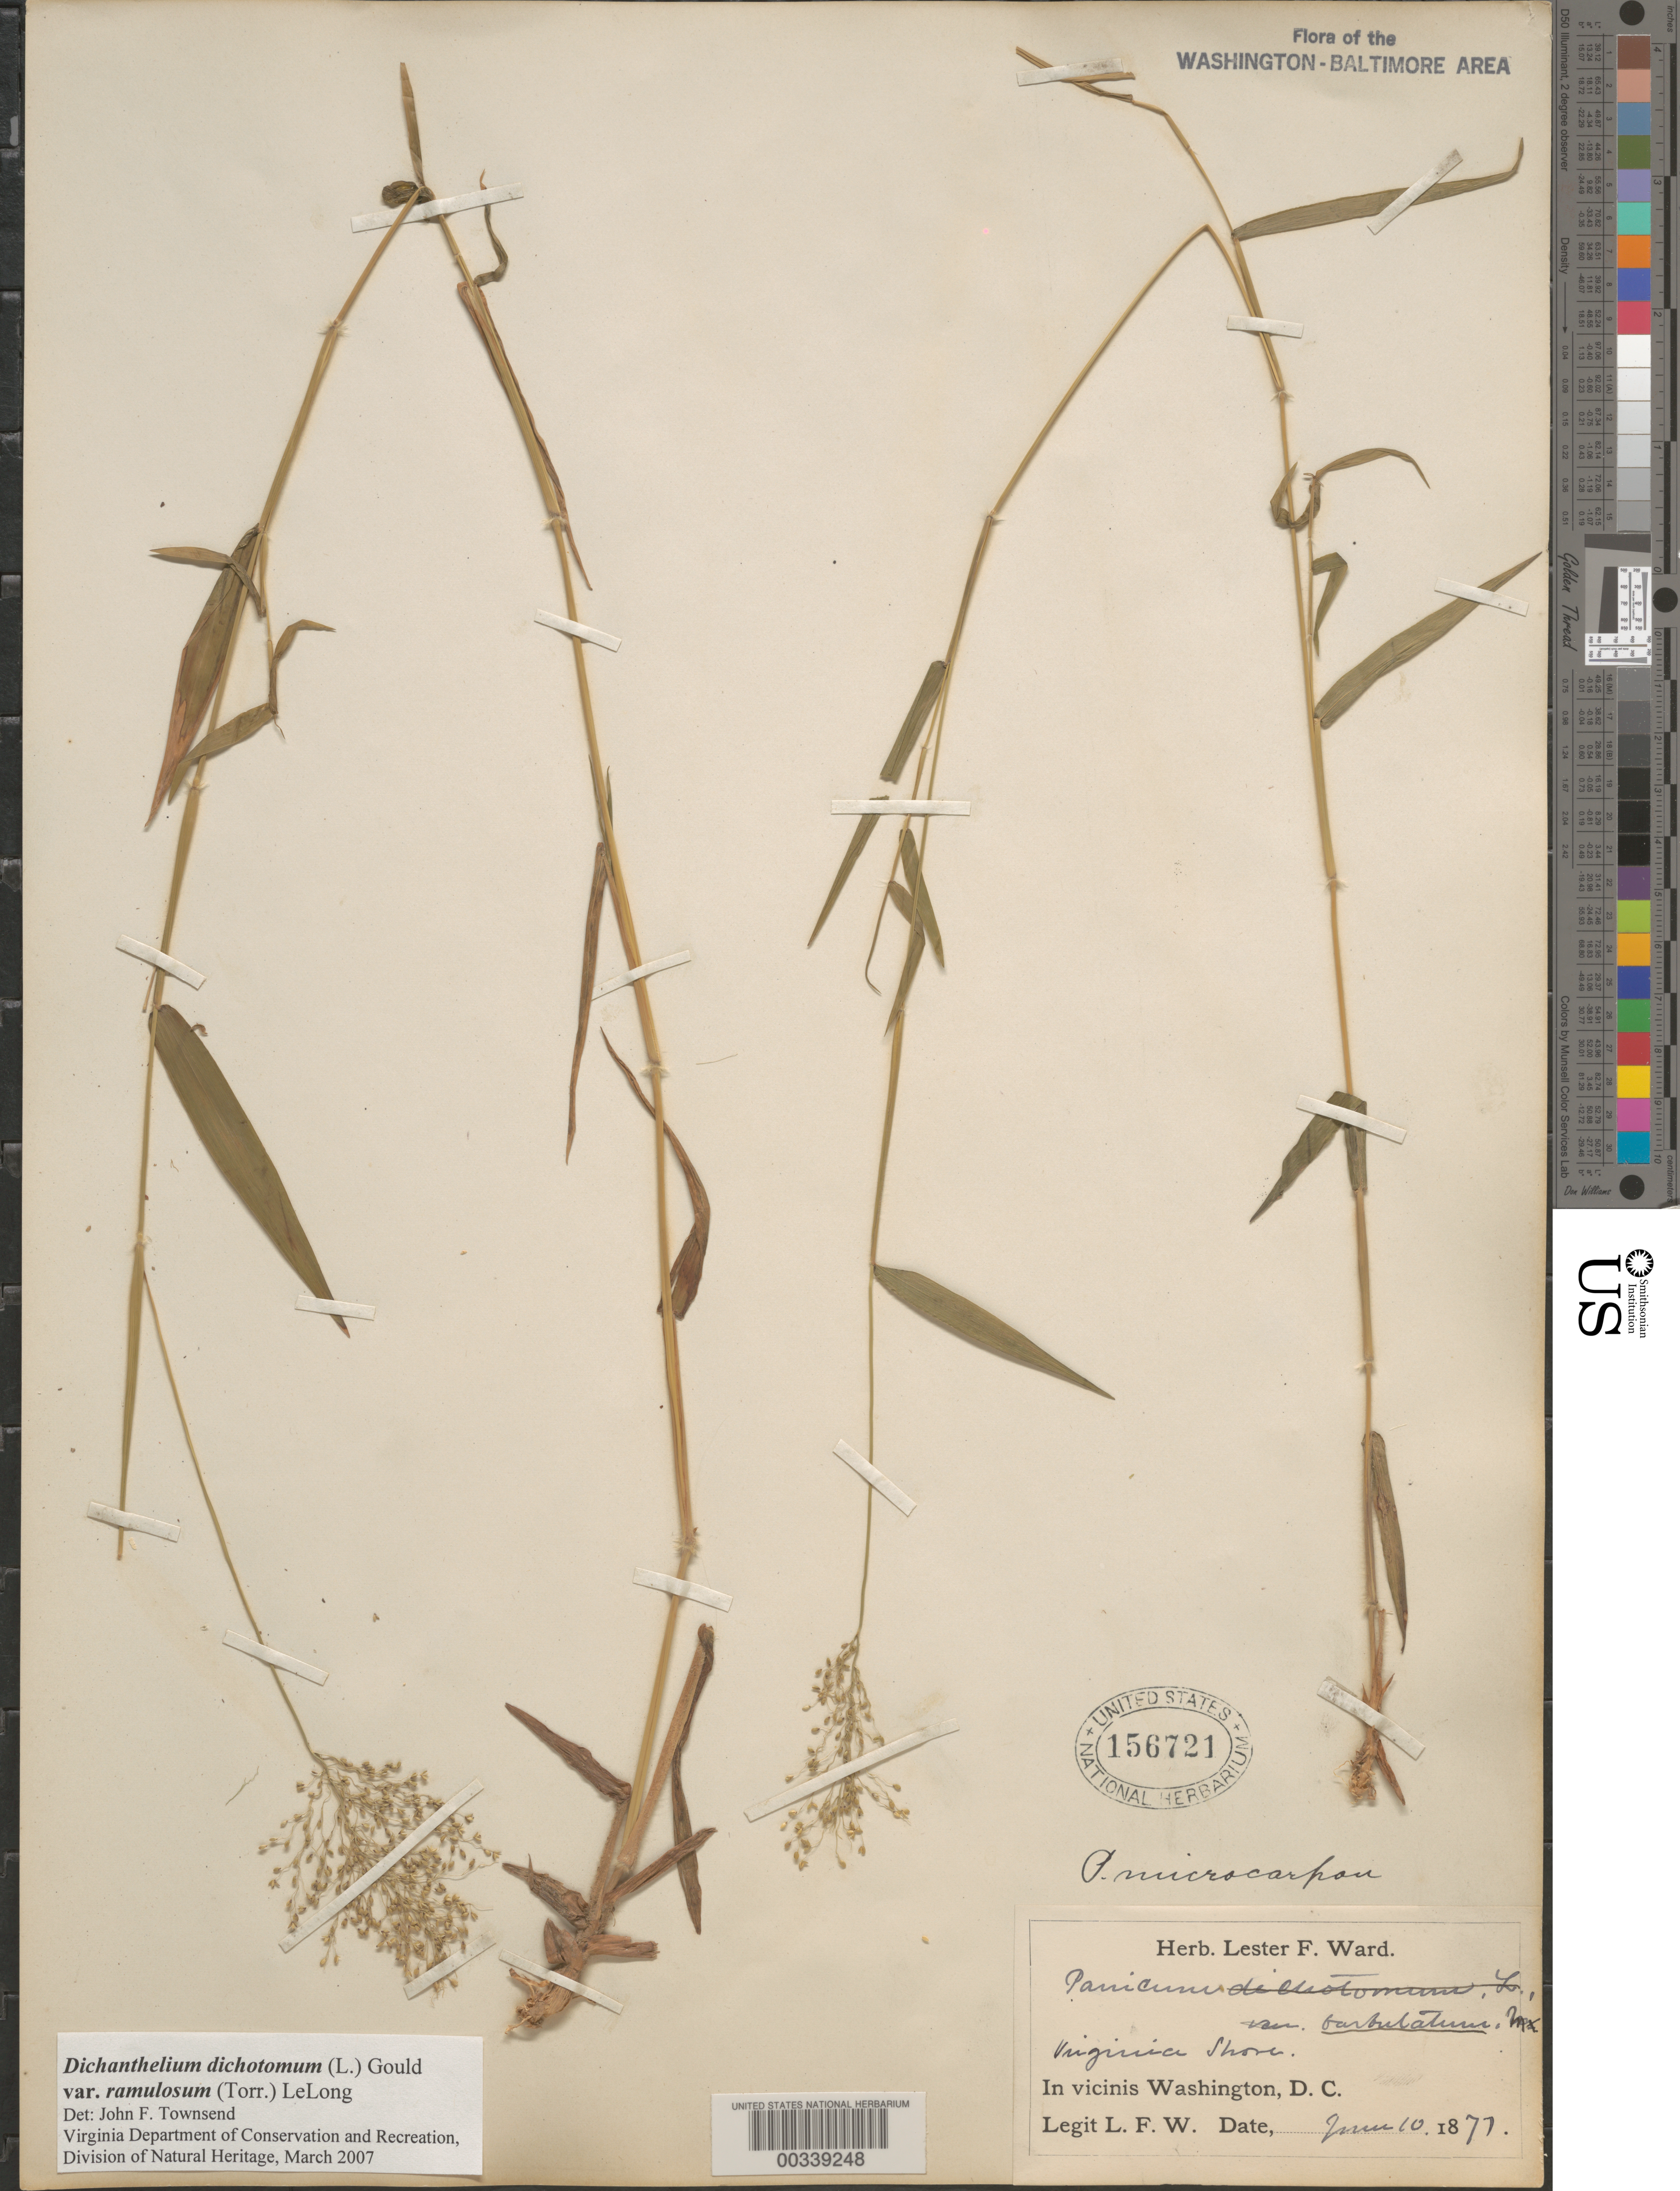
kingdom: Plantae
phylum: Tracheophyta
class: Liliopsida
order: Poales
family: Poaceae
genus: Dichanthelium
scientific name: Dichanthelium dichotomum var. ramulosum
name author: (Torr.) Lelong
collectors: L. F. Ward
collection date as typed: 10 Jun 1877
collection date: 1877-06-10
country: United States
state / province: Virginia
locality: Washington, DC vicinity, Virginia shore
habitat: Shore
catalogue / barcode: US 156721